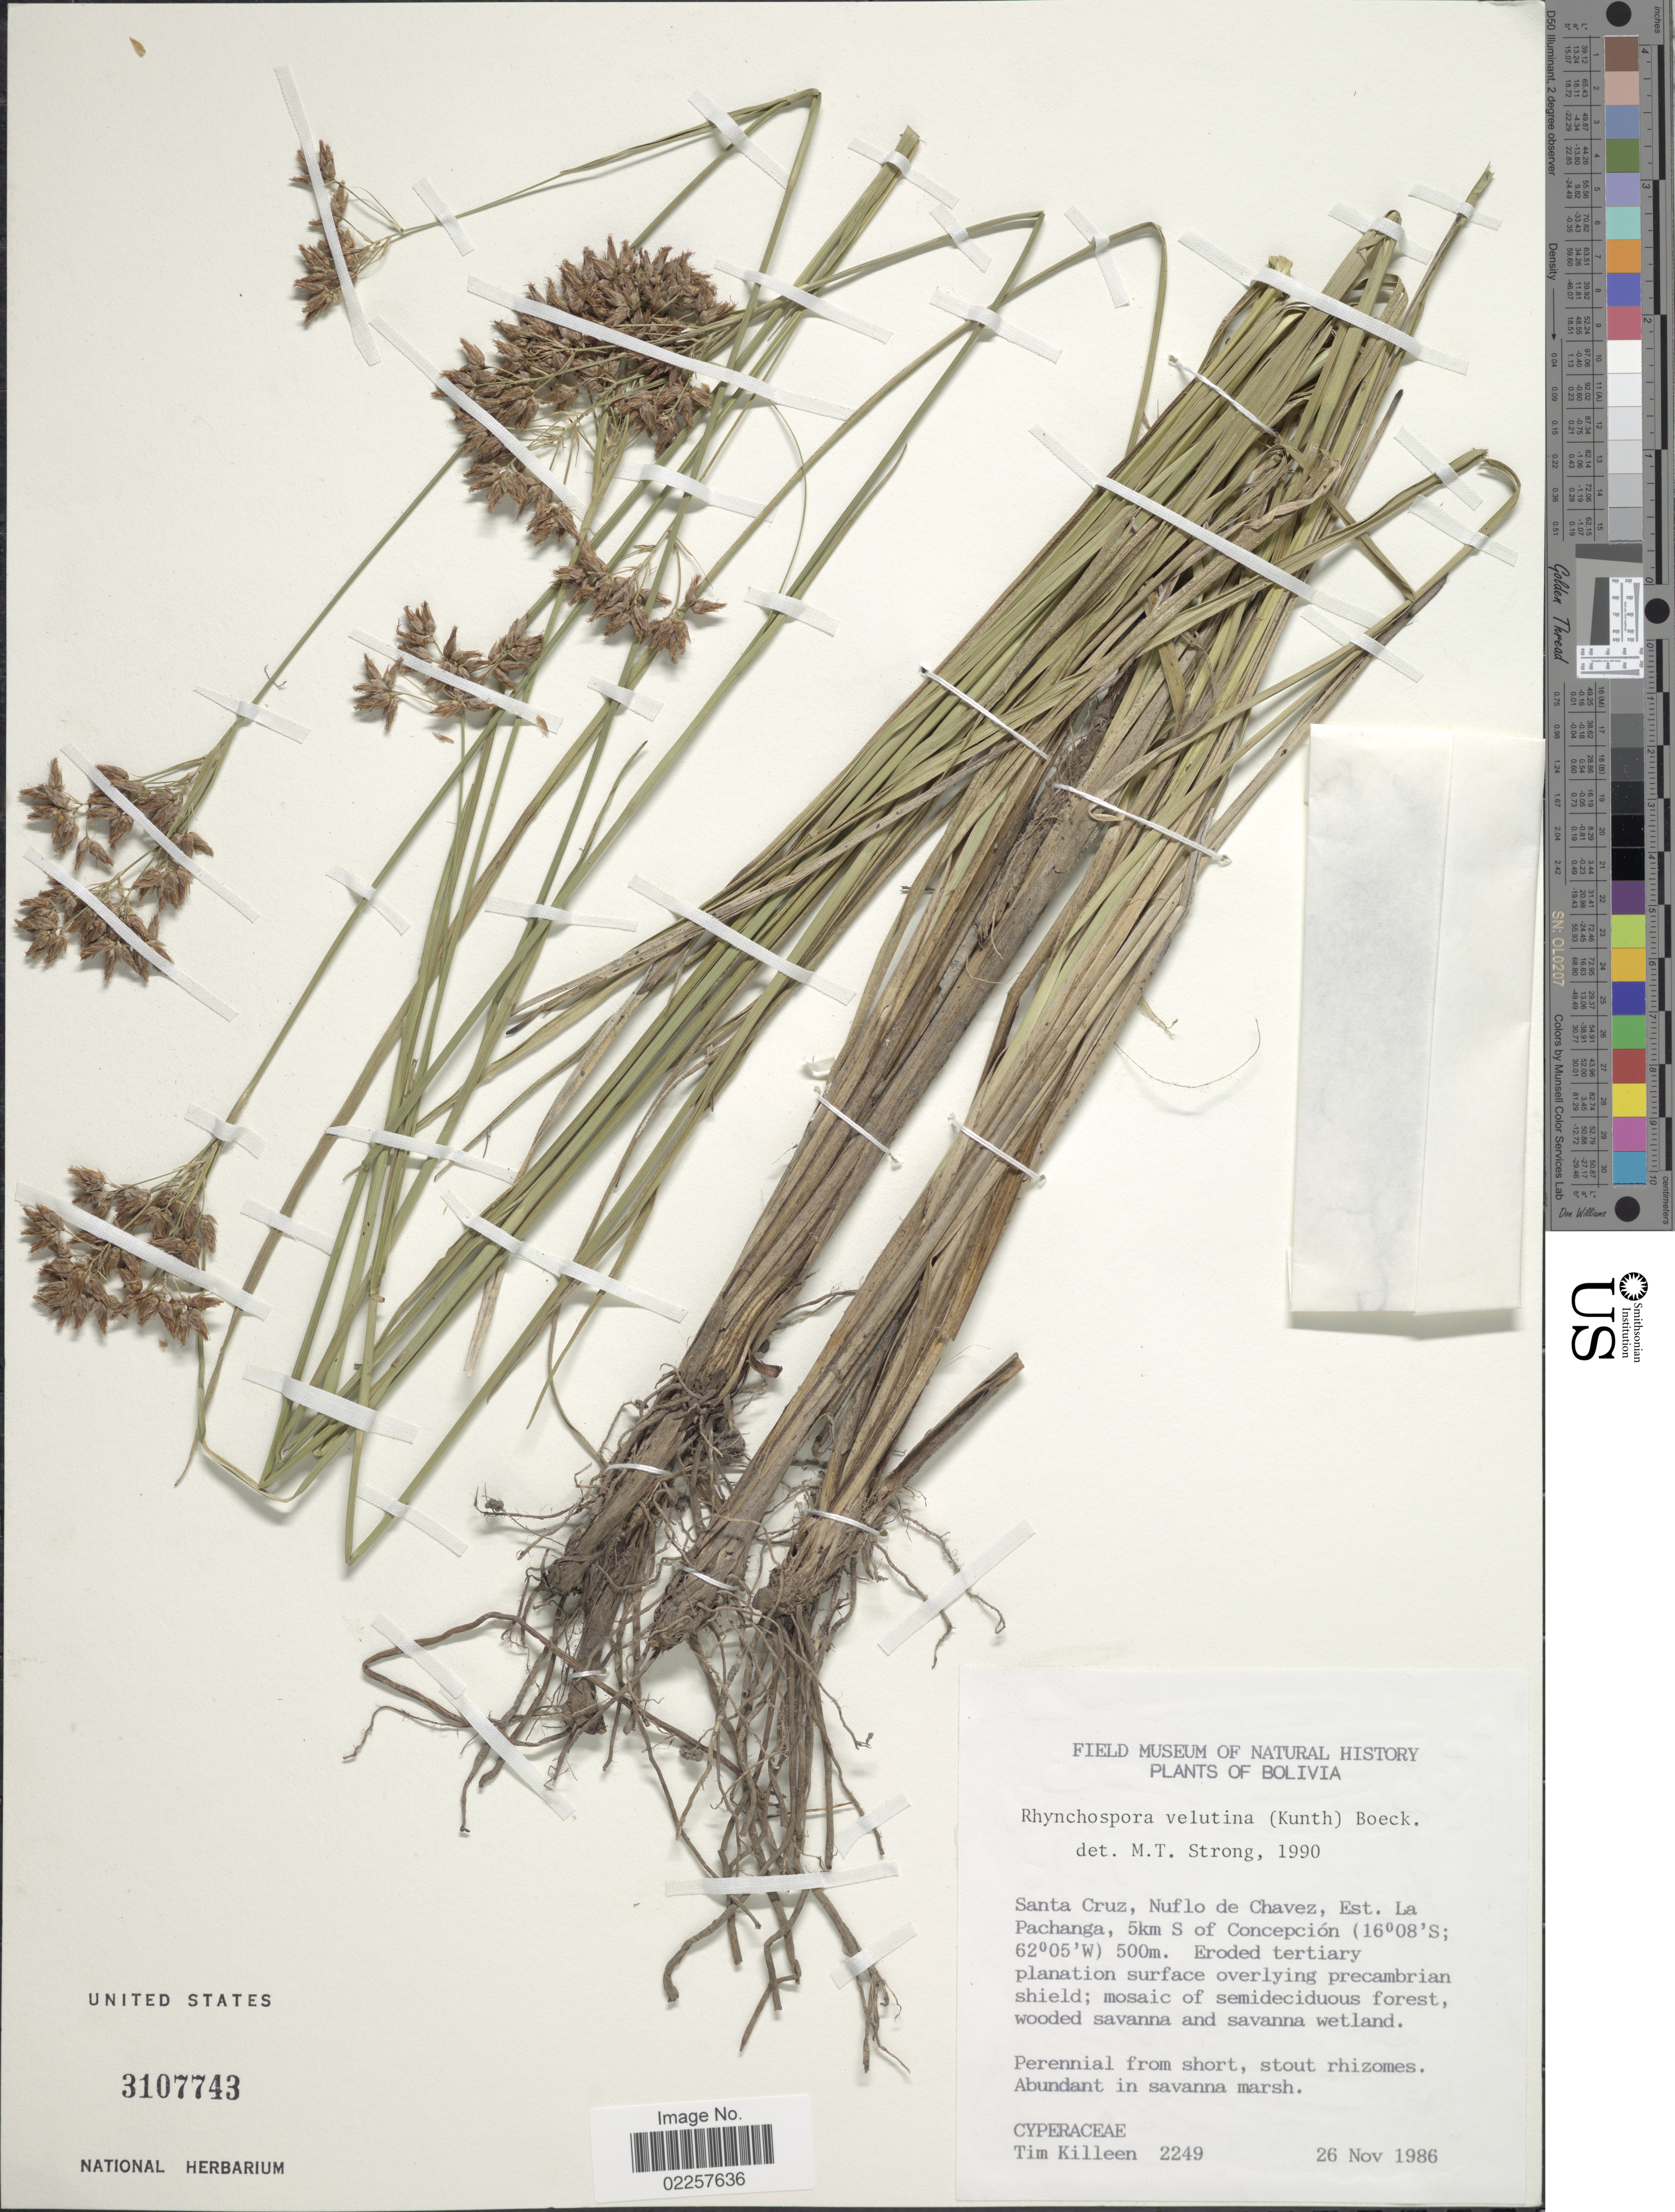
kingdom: Plantae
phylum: Tracheophyta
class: Liliopsida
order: Poales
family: Cyperaceae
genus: Rhynchospora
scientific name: Rhynchospora velutina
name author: (Kunth) Boeckeler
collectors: T. J. Killeen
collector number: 2249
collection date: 1986-11-26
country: Bolivia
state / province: Santa Cruz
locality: Nuflo de Chavez, Est. La Pachanga, 5 km S of Concepcion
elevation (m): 500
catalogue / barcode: US 3107743